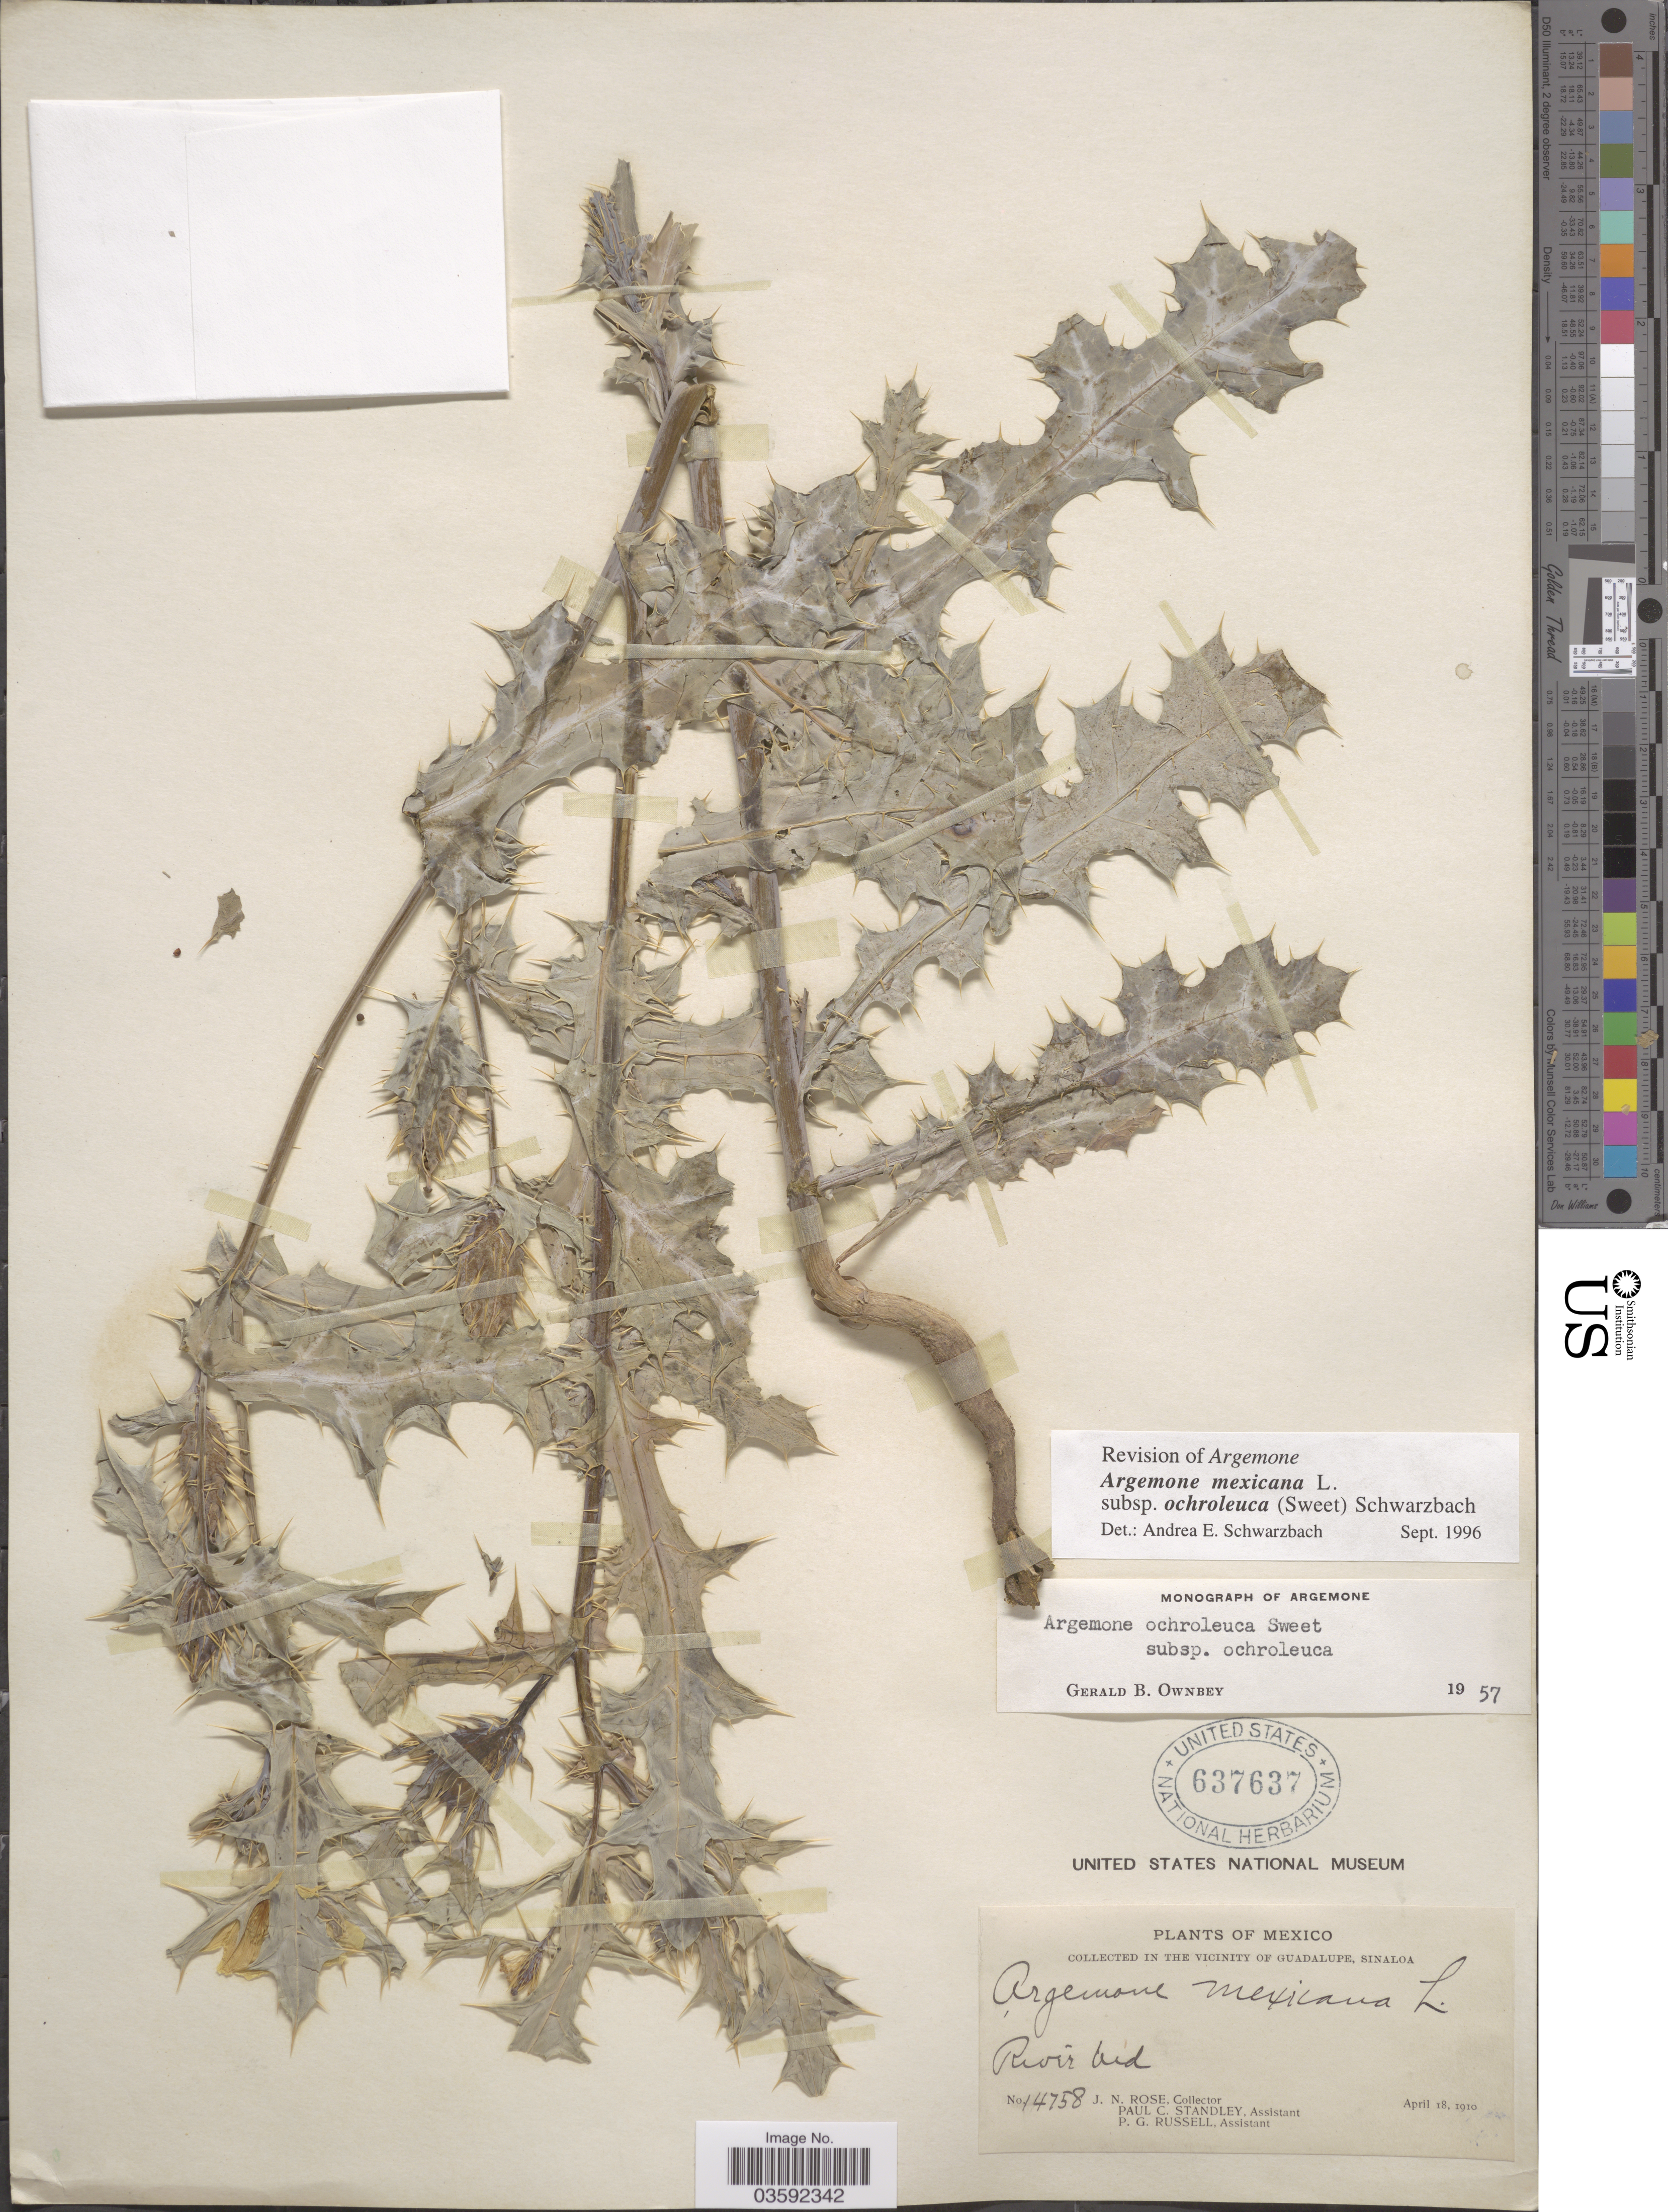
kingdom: Plantae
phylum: Tracheophyta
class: Magnoliopsida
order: Ranunculales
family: Papaveraceae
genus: Argemone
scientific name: Argemone mexicana subsp. ochroleuca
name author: (Sweet) Schwarzbach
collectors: J. N. Rose, P. C. Standley & P. G. Russell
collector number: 14758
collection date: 1910-04-18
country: Mexico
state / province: Sinaloa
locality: In The vicinity of Guadalupe.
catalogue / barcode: US 637637